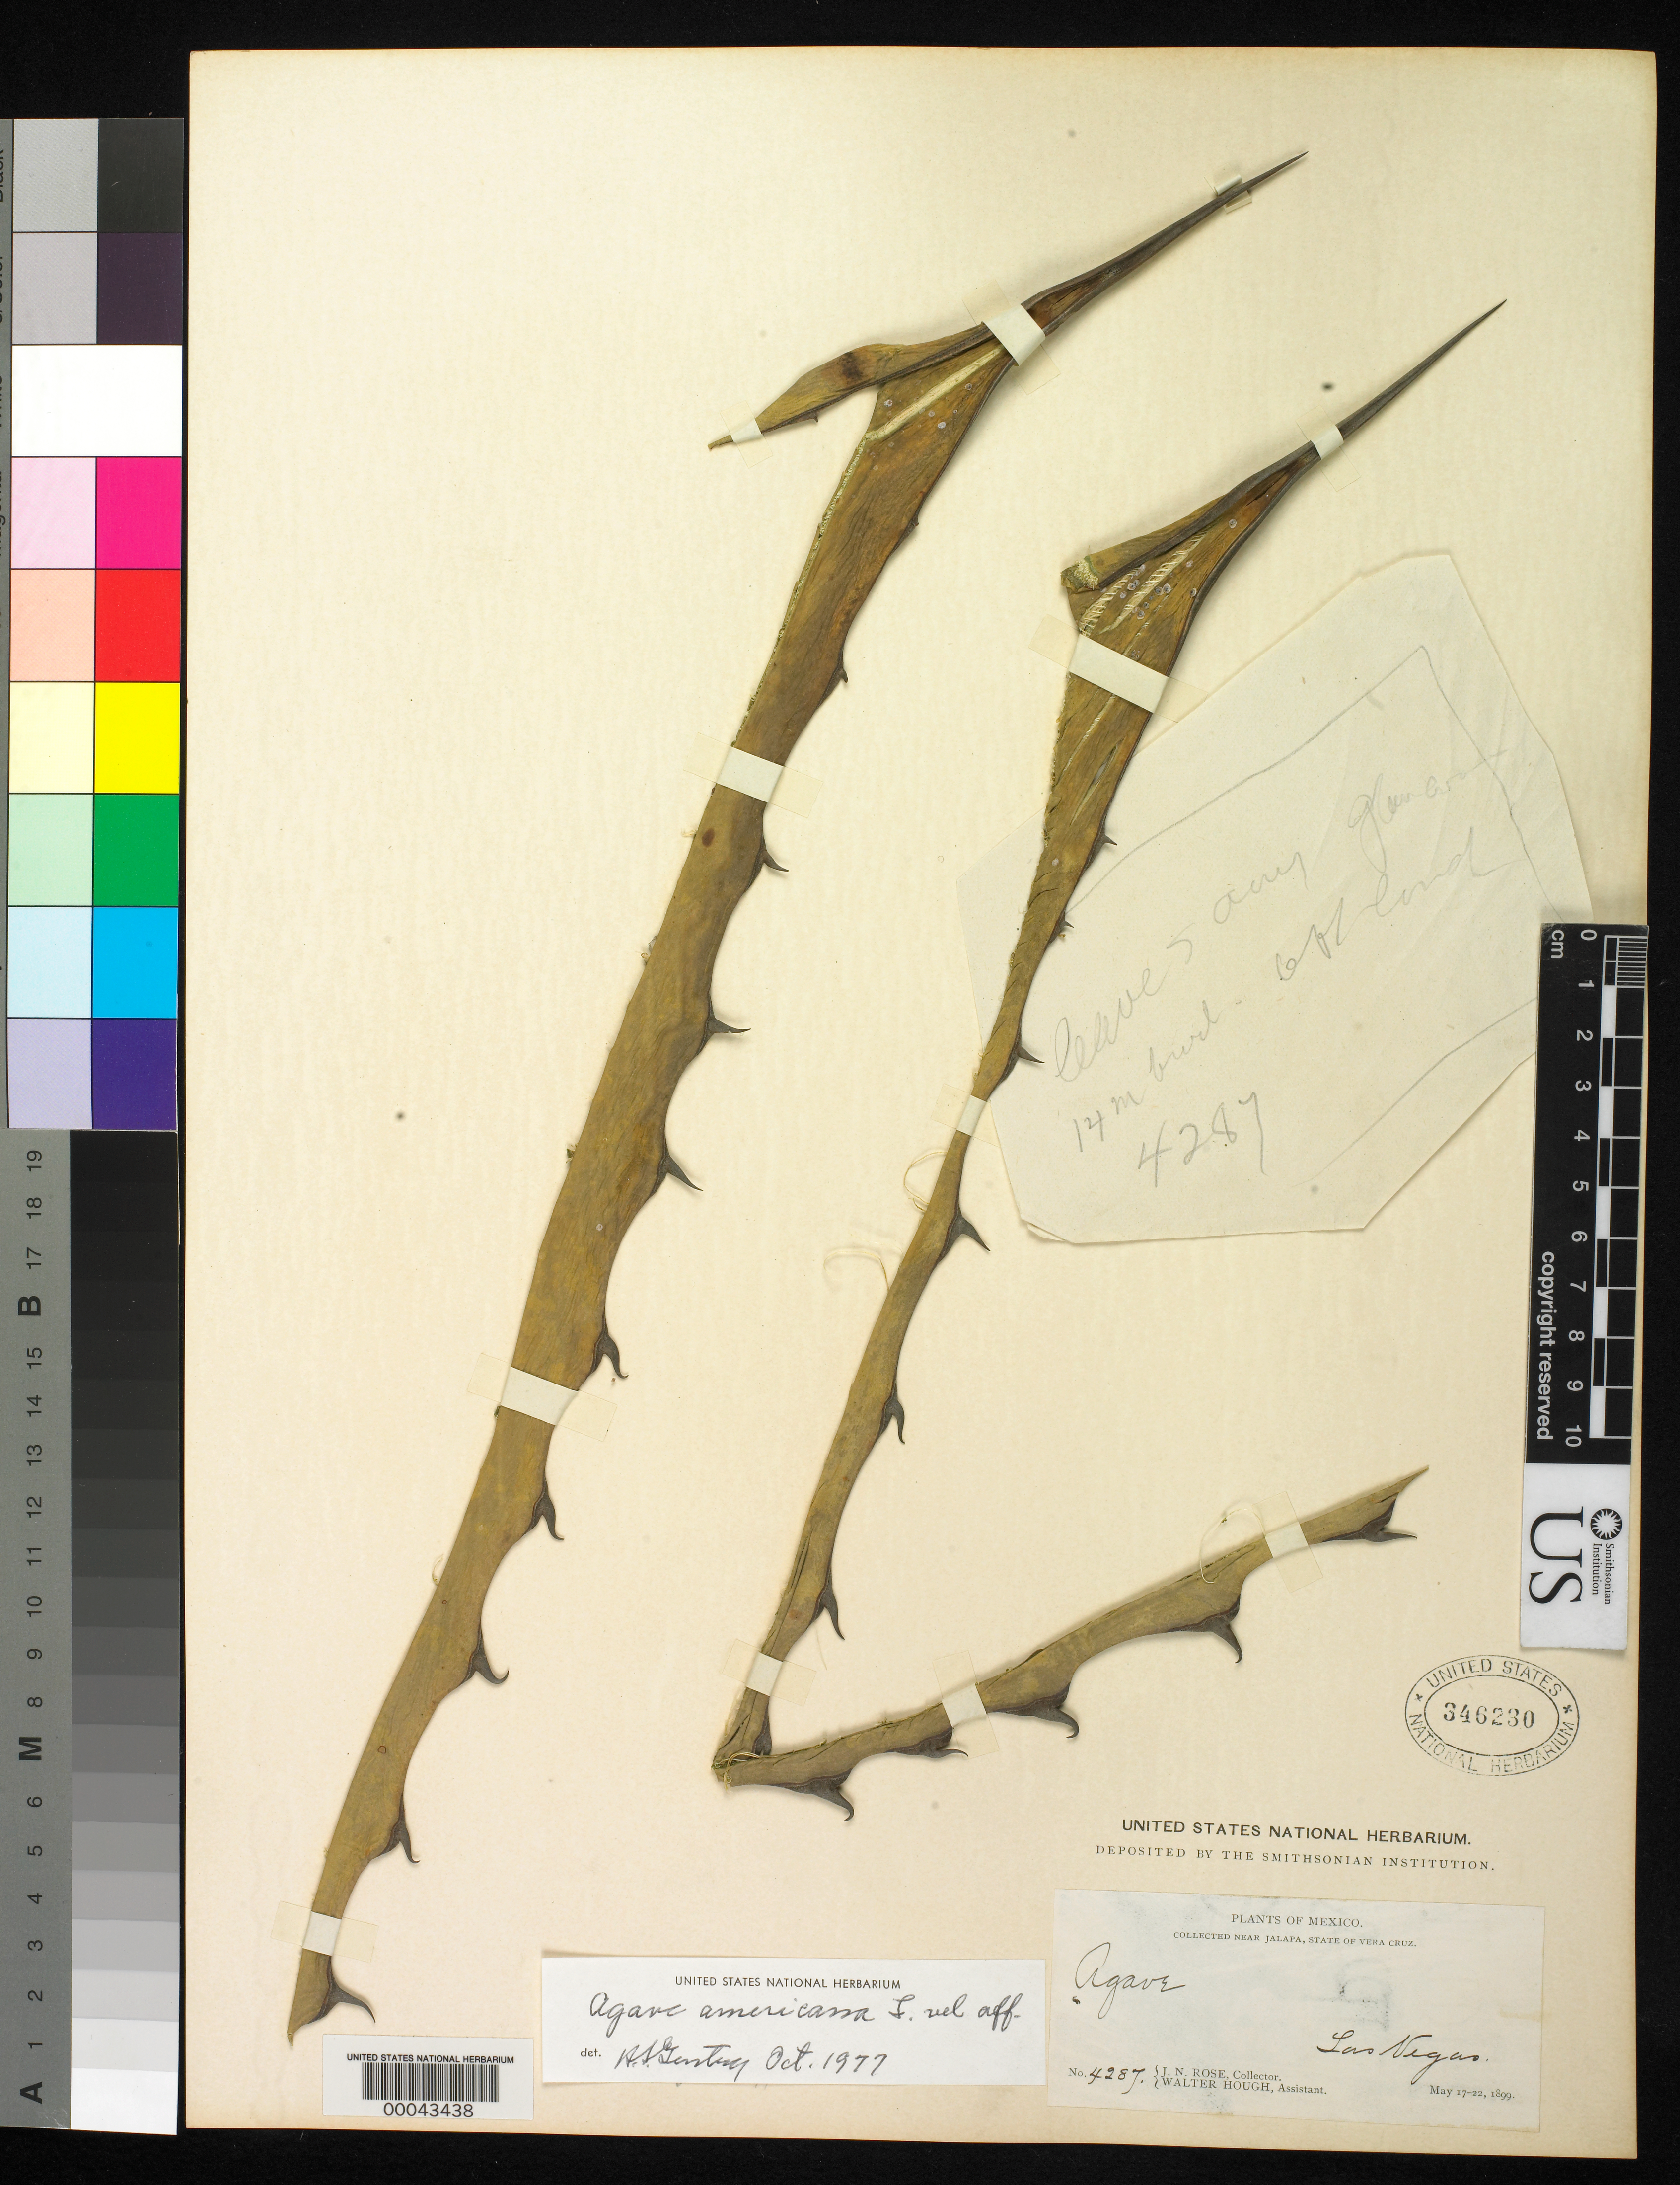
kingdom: Plantae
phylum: Tracheophyta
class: Liliopsida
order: Asparagales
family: Asparagaceae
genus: Agave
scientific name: Agave americana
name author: L.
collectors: J. N. Rose & W. Hough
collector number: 4287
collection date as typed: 17 May 1899 to 22 May 1899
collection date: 1899-05-17/1899-05-22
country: Mexico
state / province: Veracruz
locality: Near jalapa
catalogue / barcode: US 346230